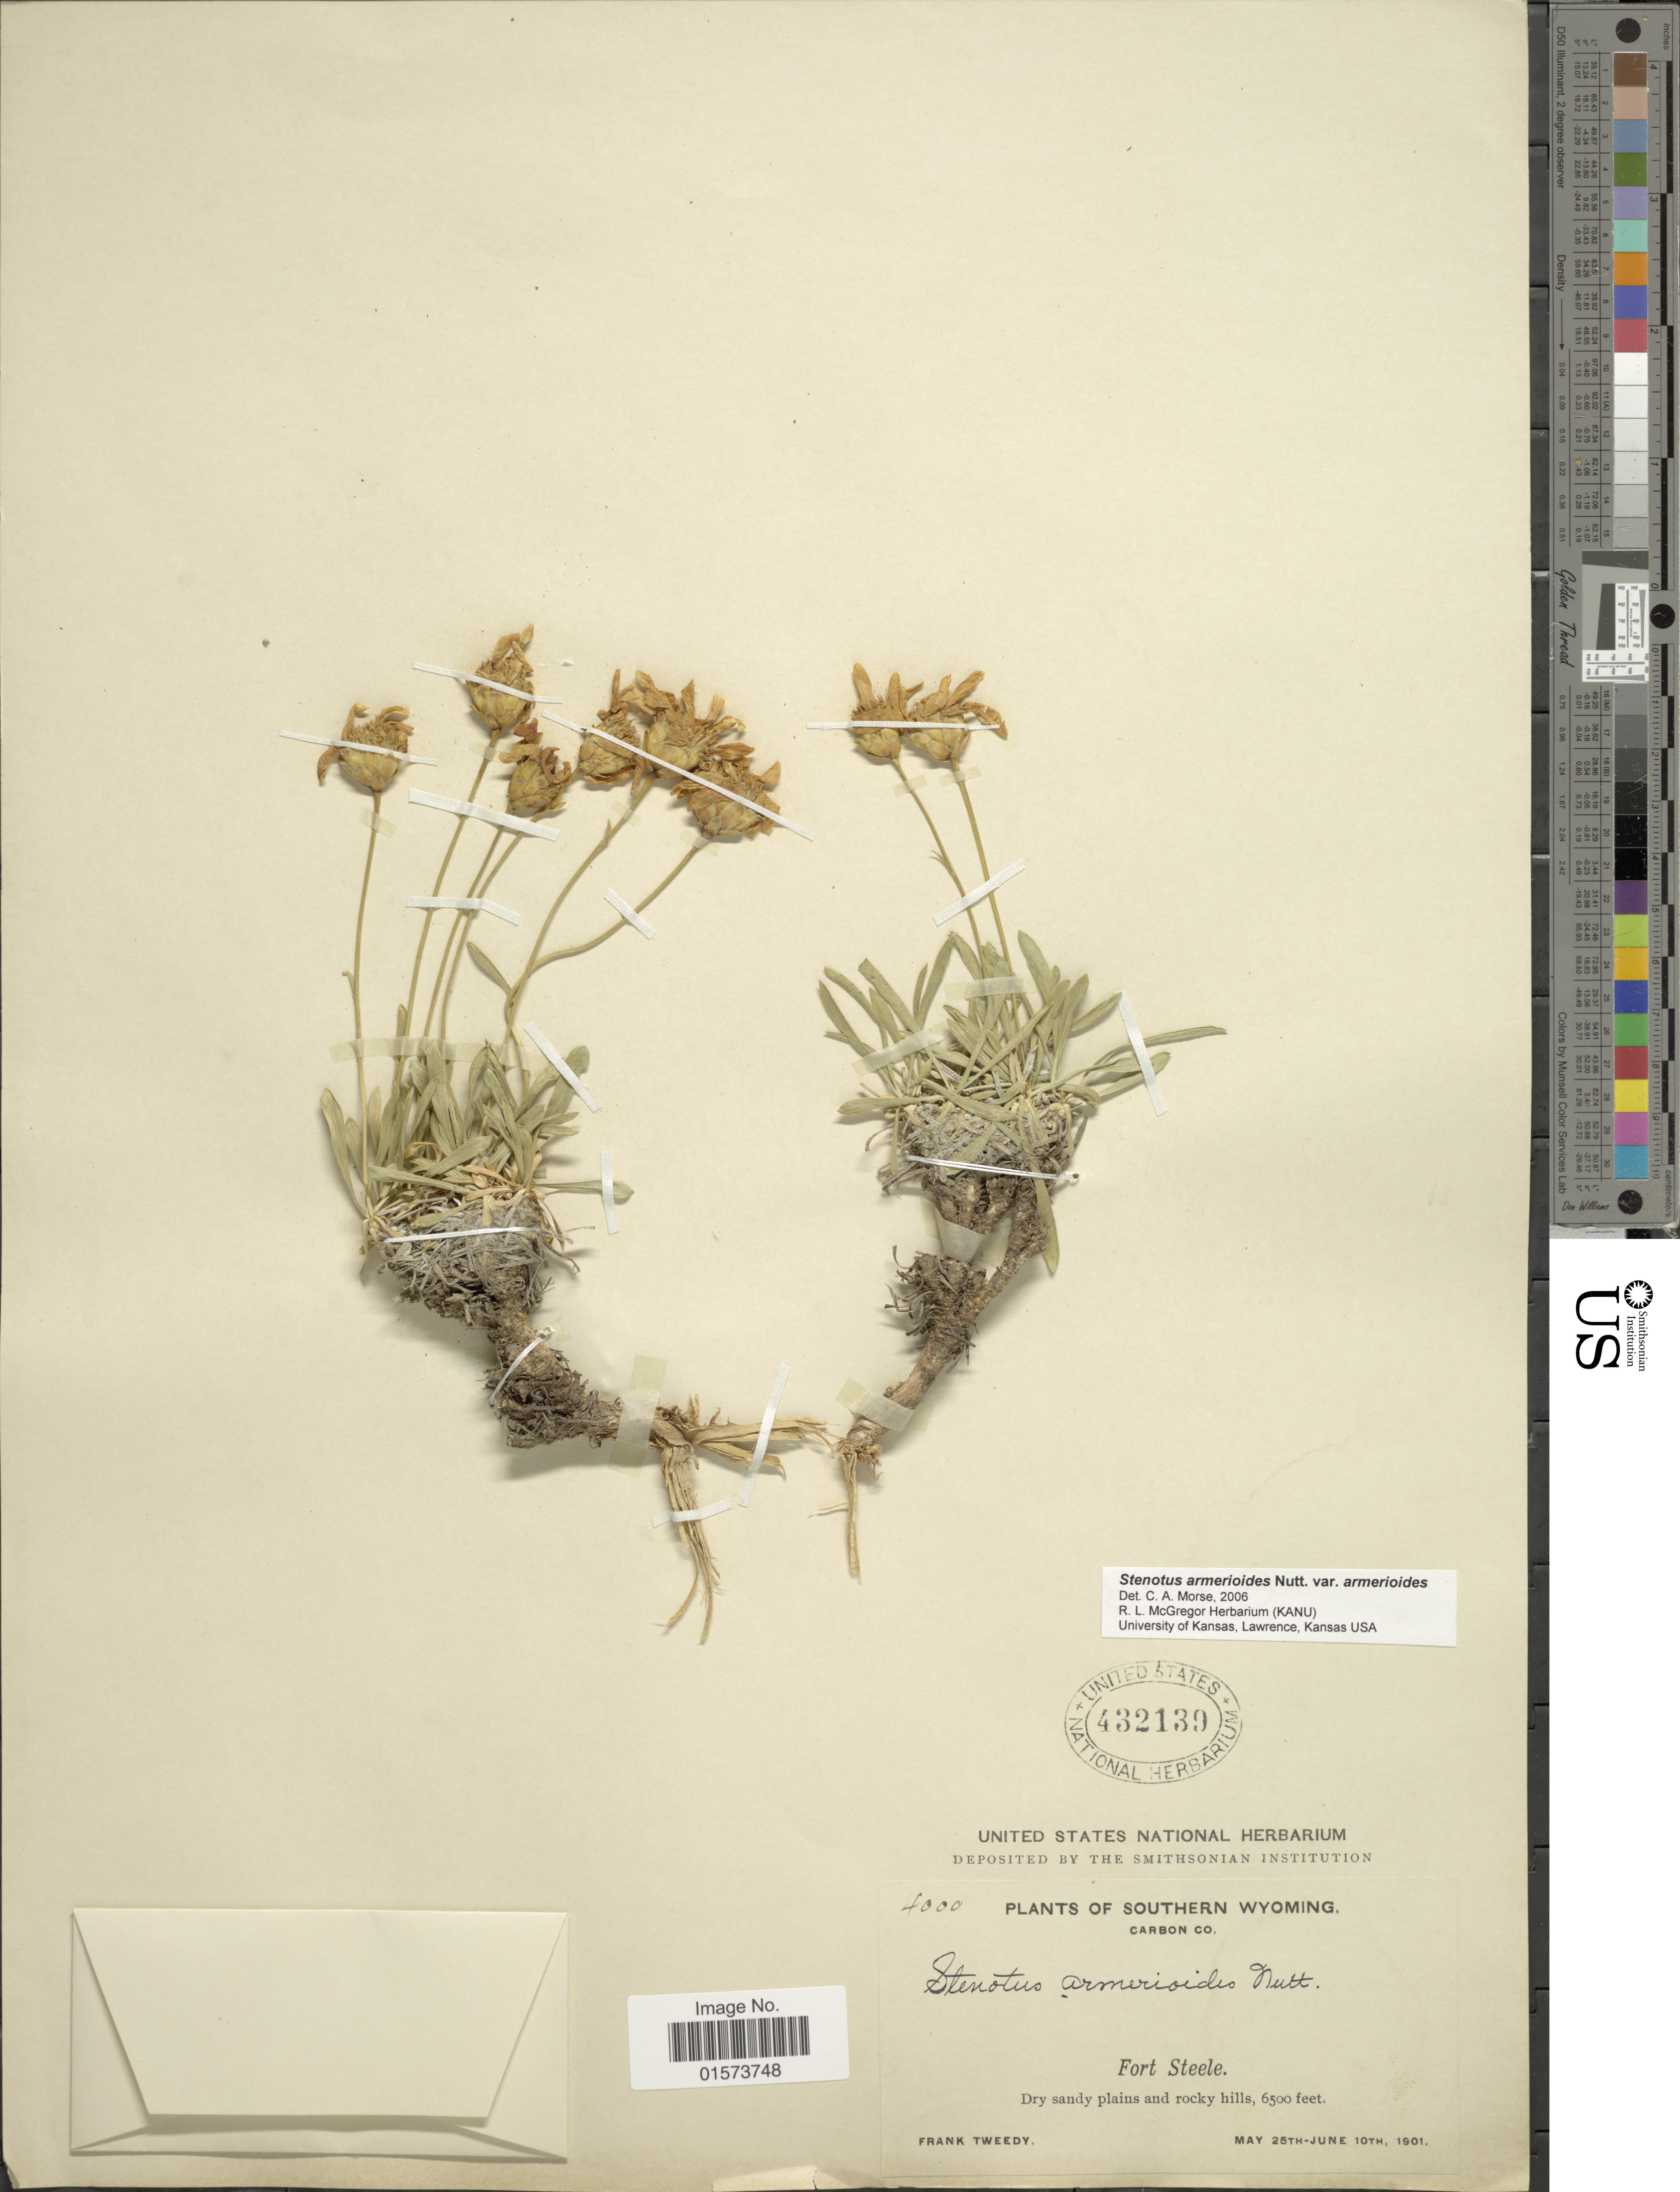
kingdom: Plantae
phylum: Tracheophyta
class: Magnoliopsida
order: Asterales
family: Asteraceae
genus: Stenotus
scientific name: Stenotus armerioides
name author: Nutt.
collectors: F. Tweedy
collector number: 4000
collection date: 1901-05-25/1901-06-10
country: United States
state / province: Wyoming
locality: Southern Wyoming, Carbon Co., Fort Steele, dry sandy plains and rocky hills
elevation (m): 1981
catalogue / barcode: US 432139